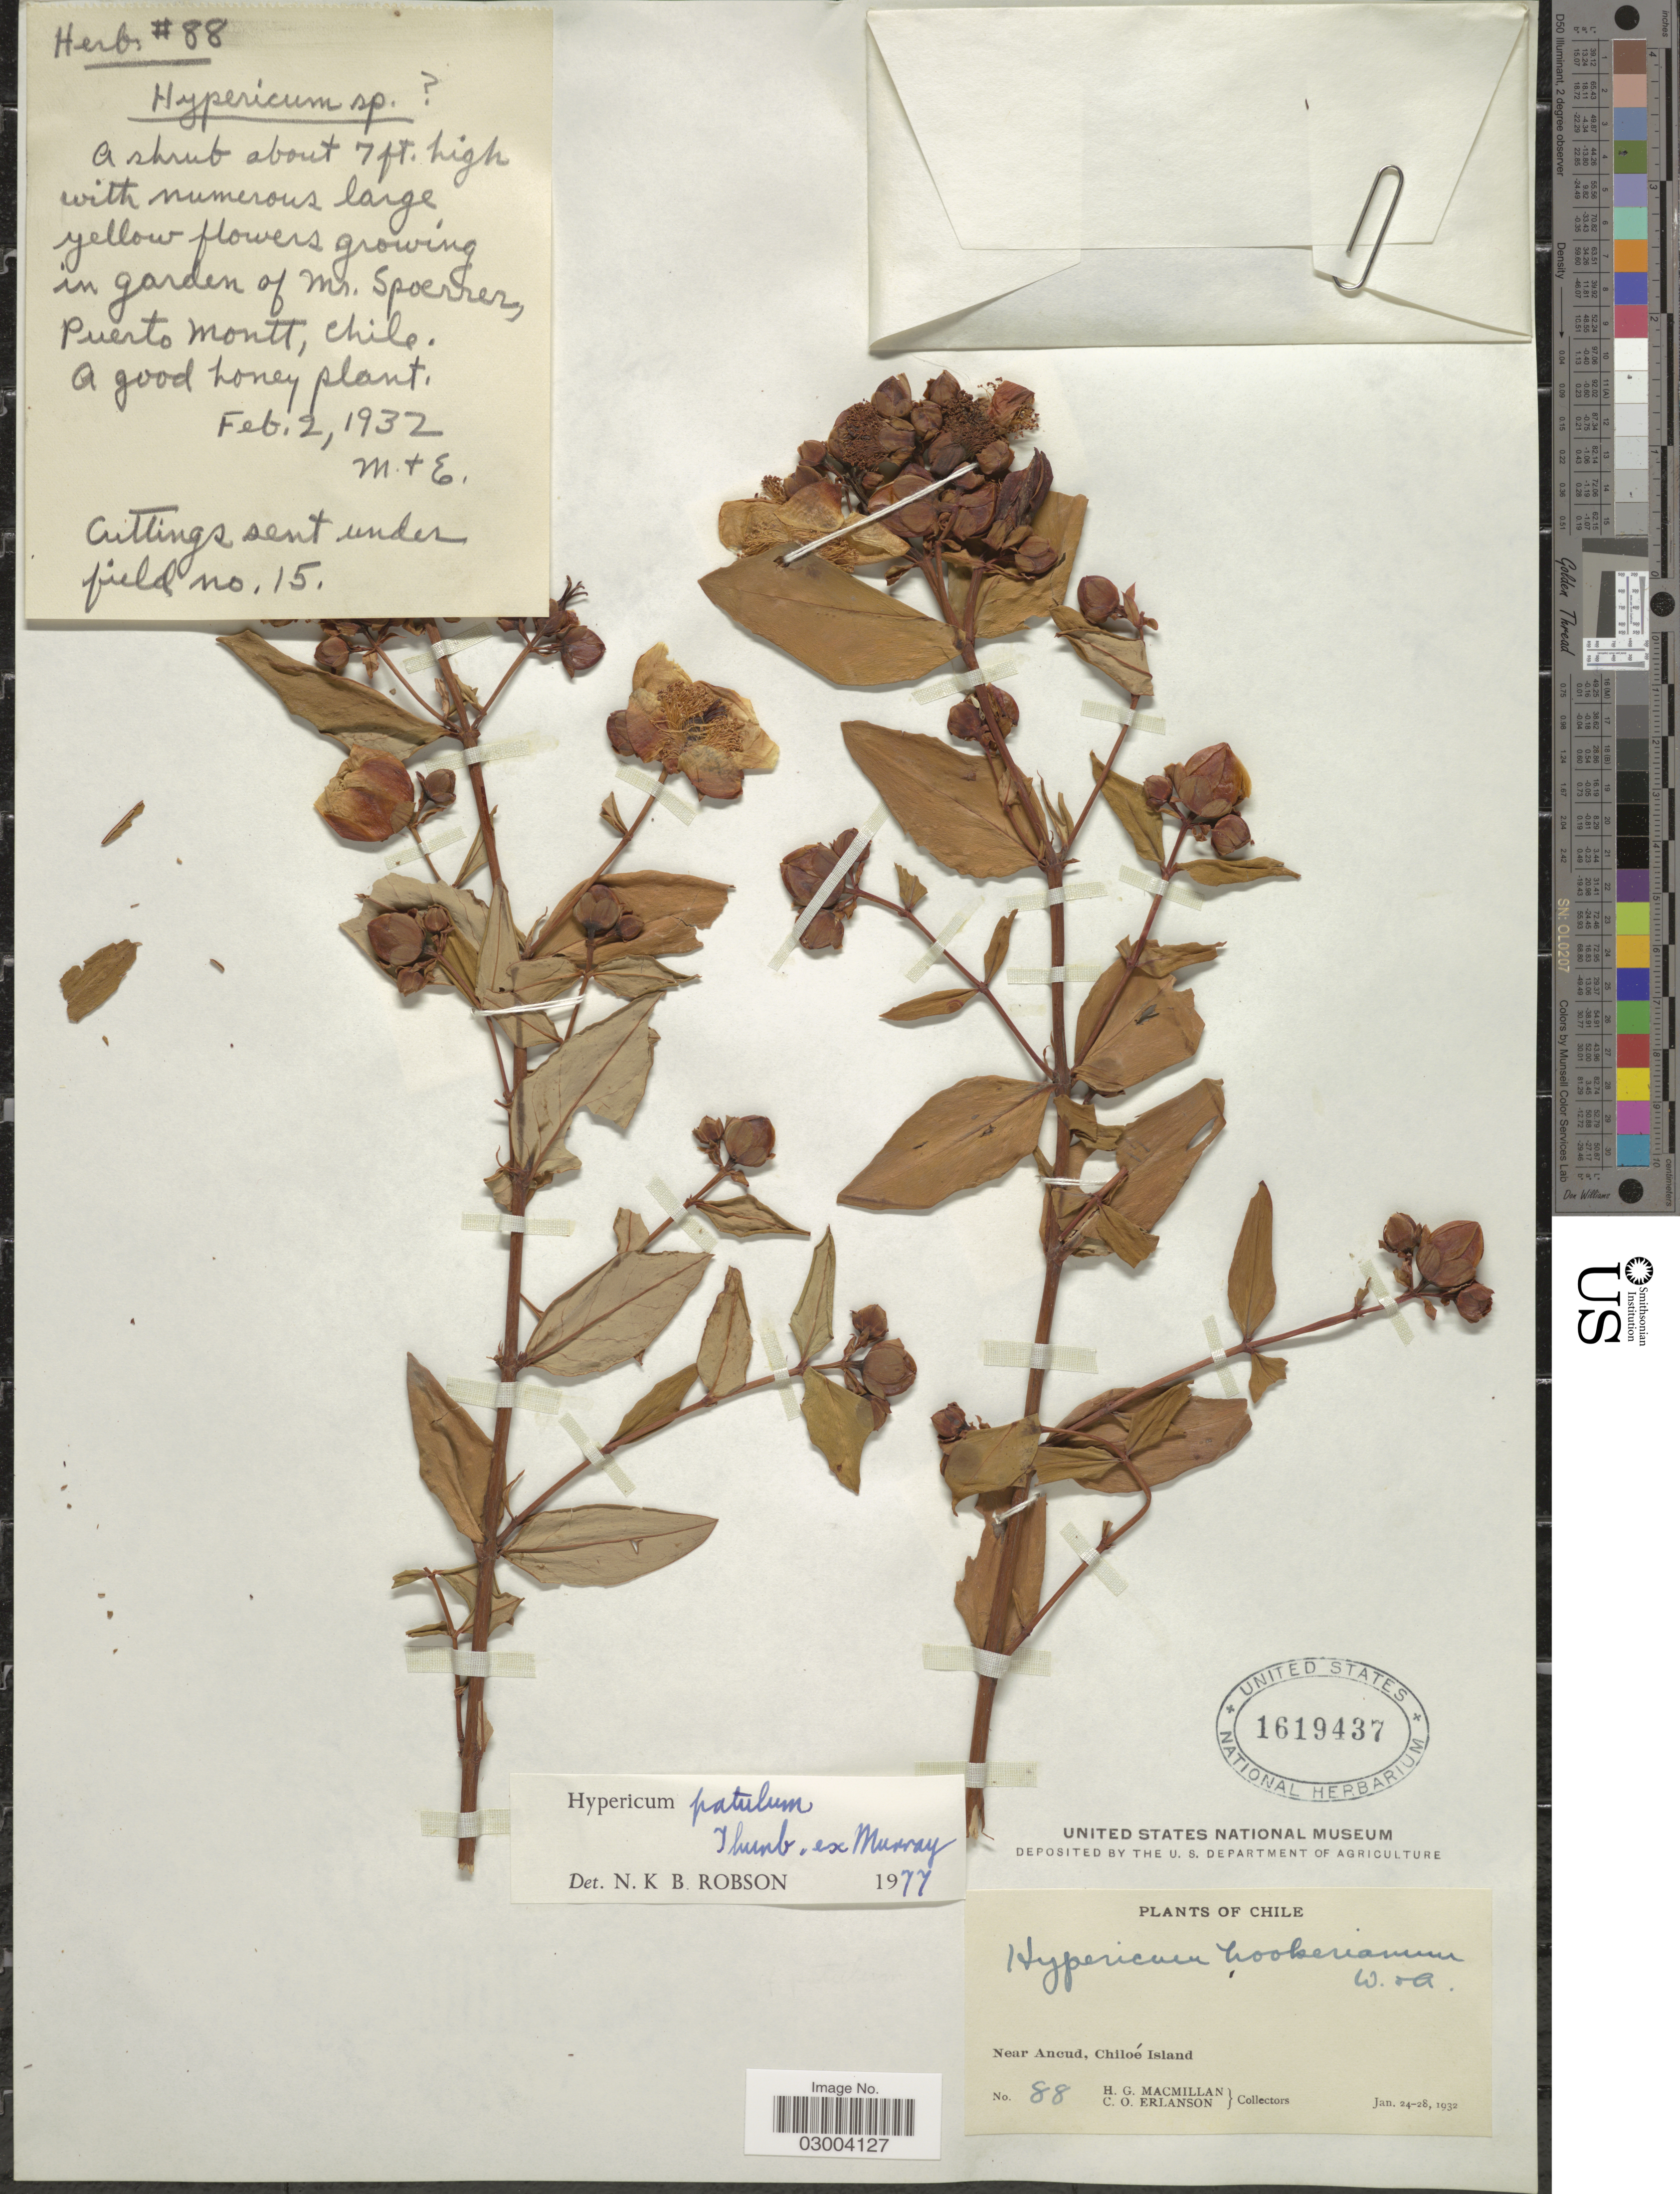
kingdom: Plantae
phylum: Tracheophyta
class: Magnoliopsida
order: Malpighiales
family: Hypericaceae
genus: Hypericum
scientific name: Hypericum patulum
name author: Thunb.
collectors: H. MacMillan & C. O. Erlanson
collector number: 88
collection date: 1932-02-02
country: Chile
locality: Near Ancud, Chiloé Island, Puerto Montt.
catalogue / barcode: US 1619437